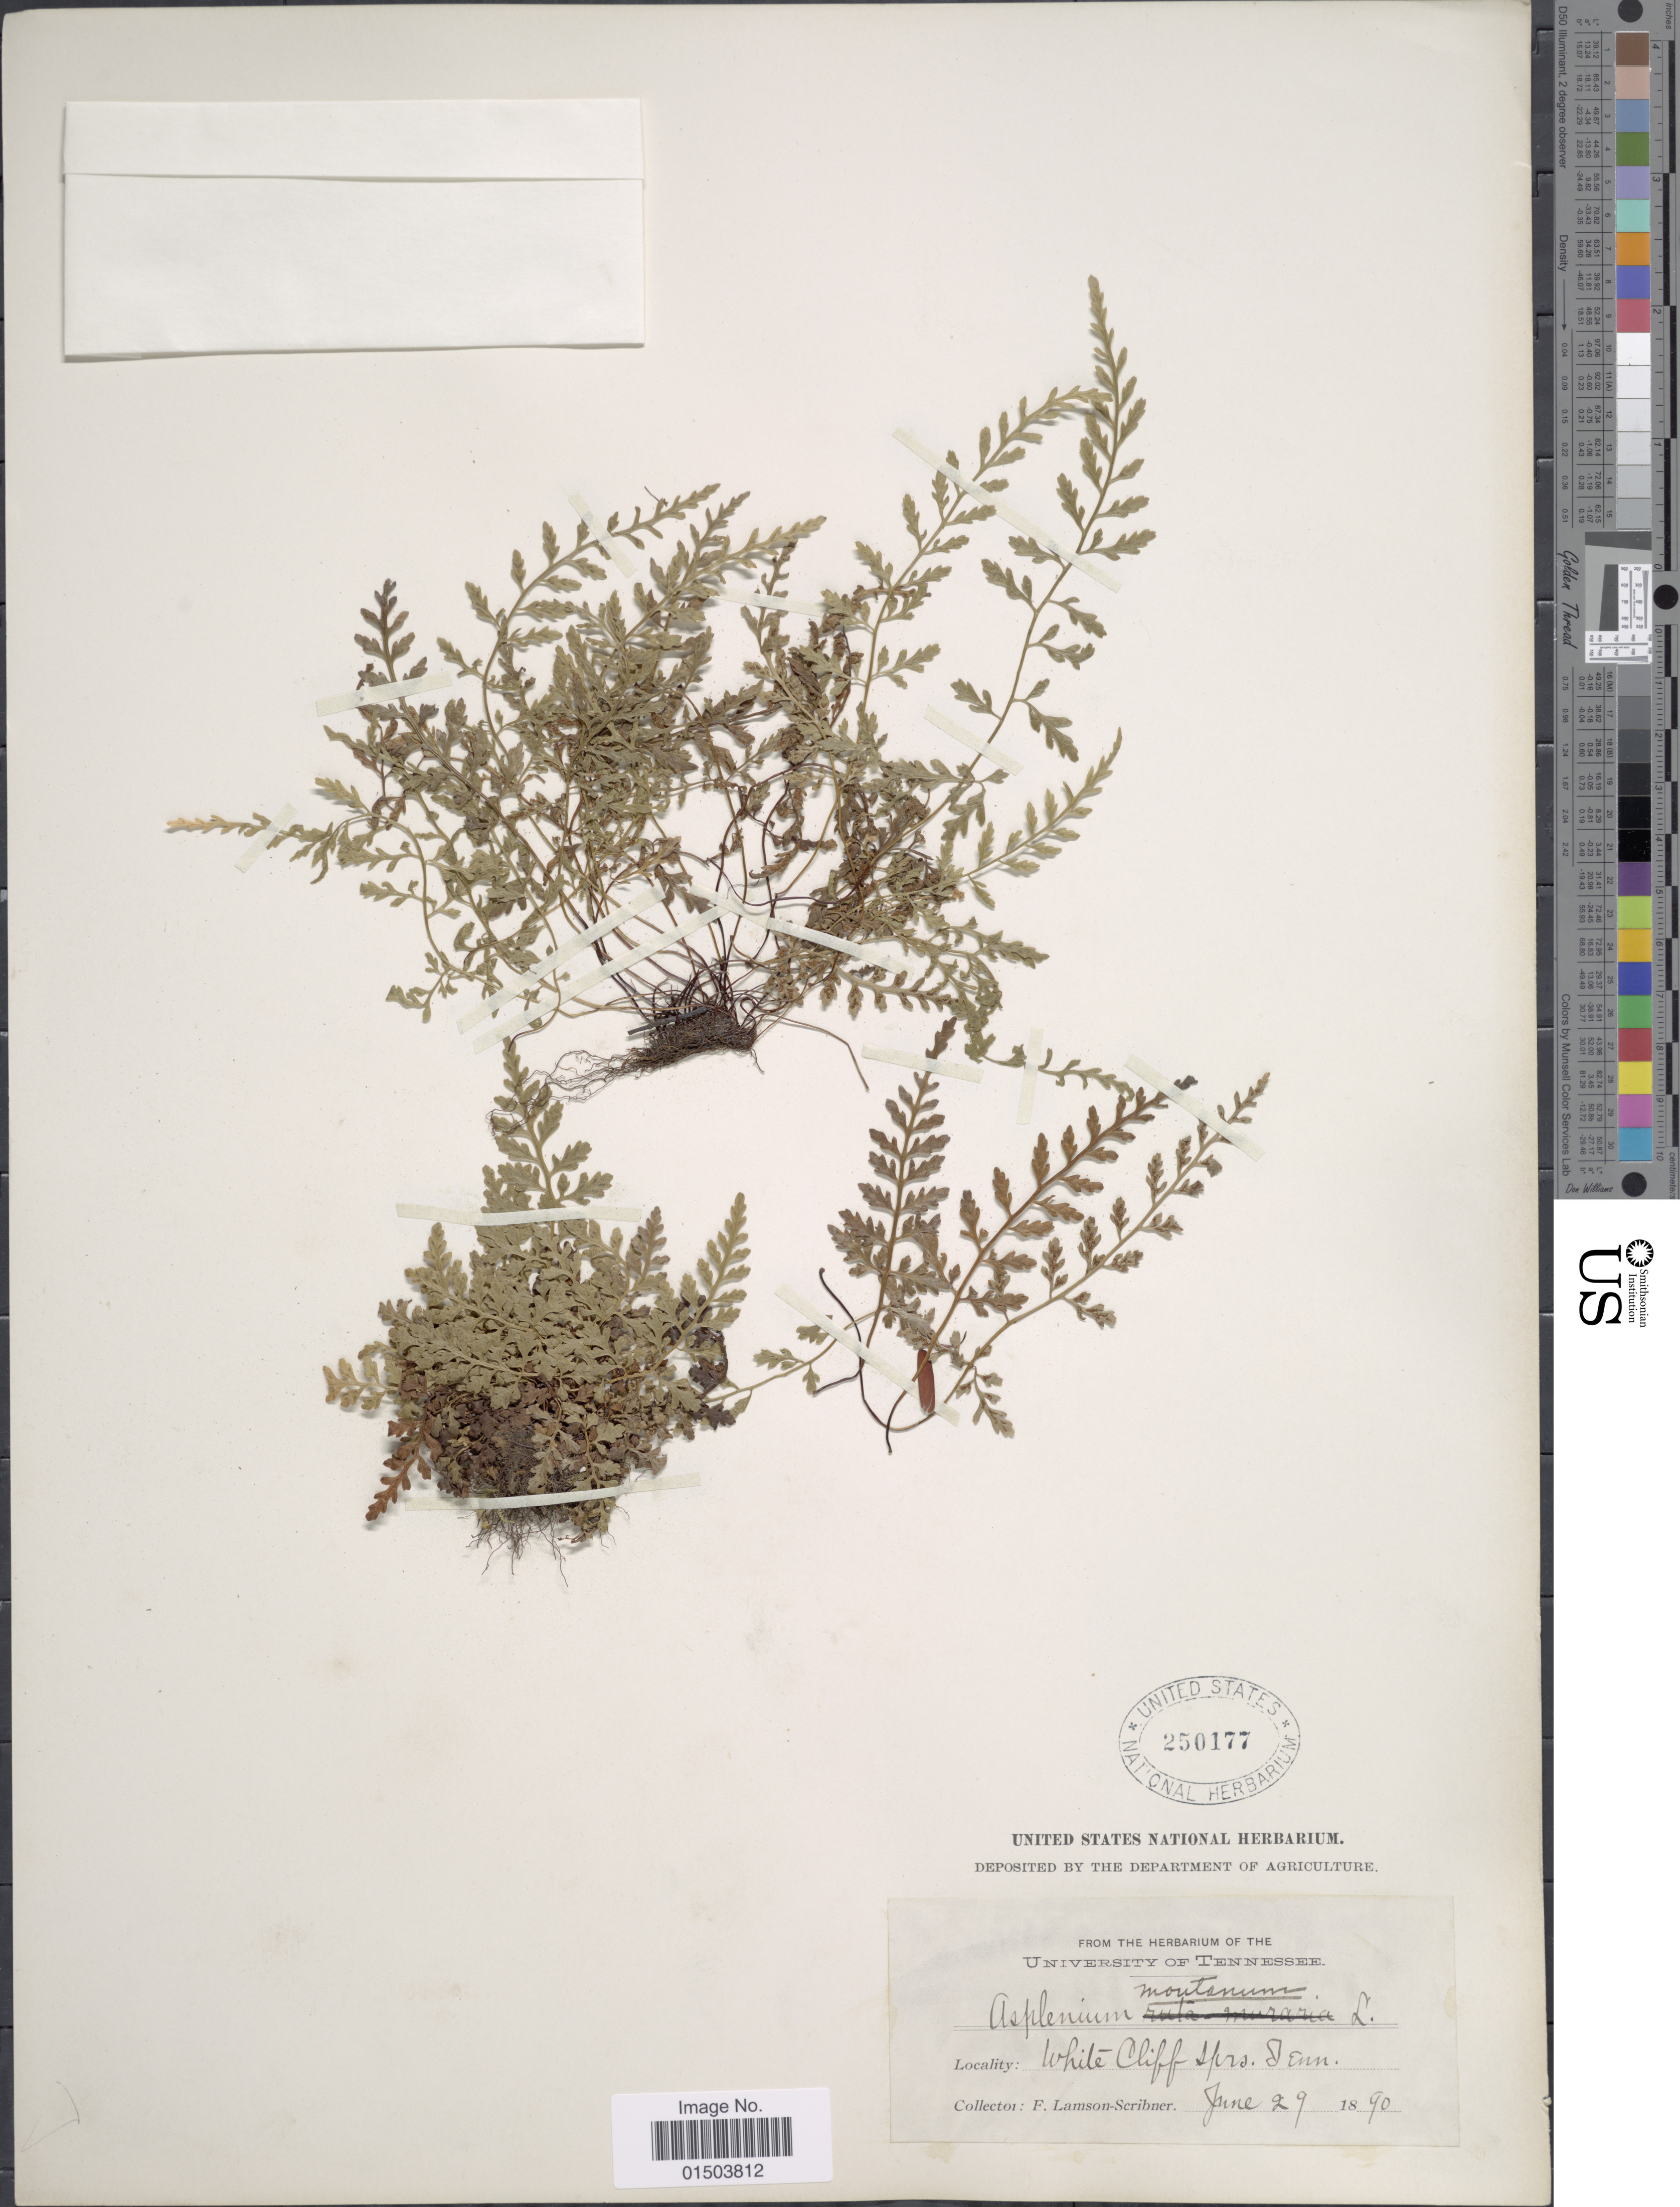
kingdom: Plantae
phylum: Tracheophyta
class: Polypodiopsida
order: Polypodiales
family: Aspleniaceae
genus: Asplenium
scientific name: Asplenium montanum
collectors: F. Lamson-Scribner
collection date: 1890-06-29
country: United States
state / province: Tennessee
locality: White Cliff Sprs.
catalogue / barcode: US 250177